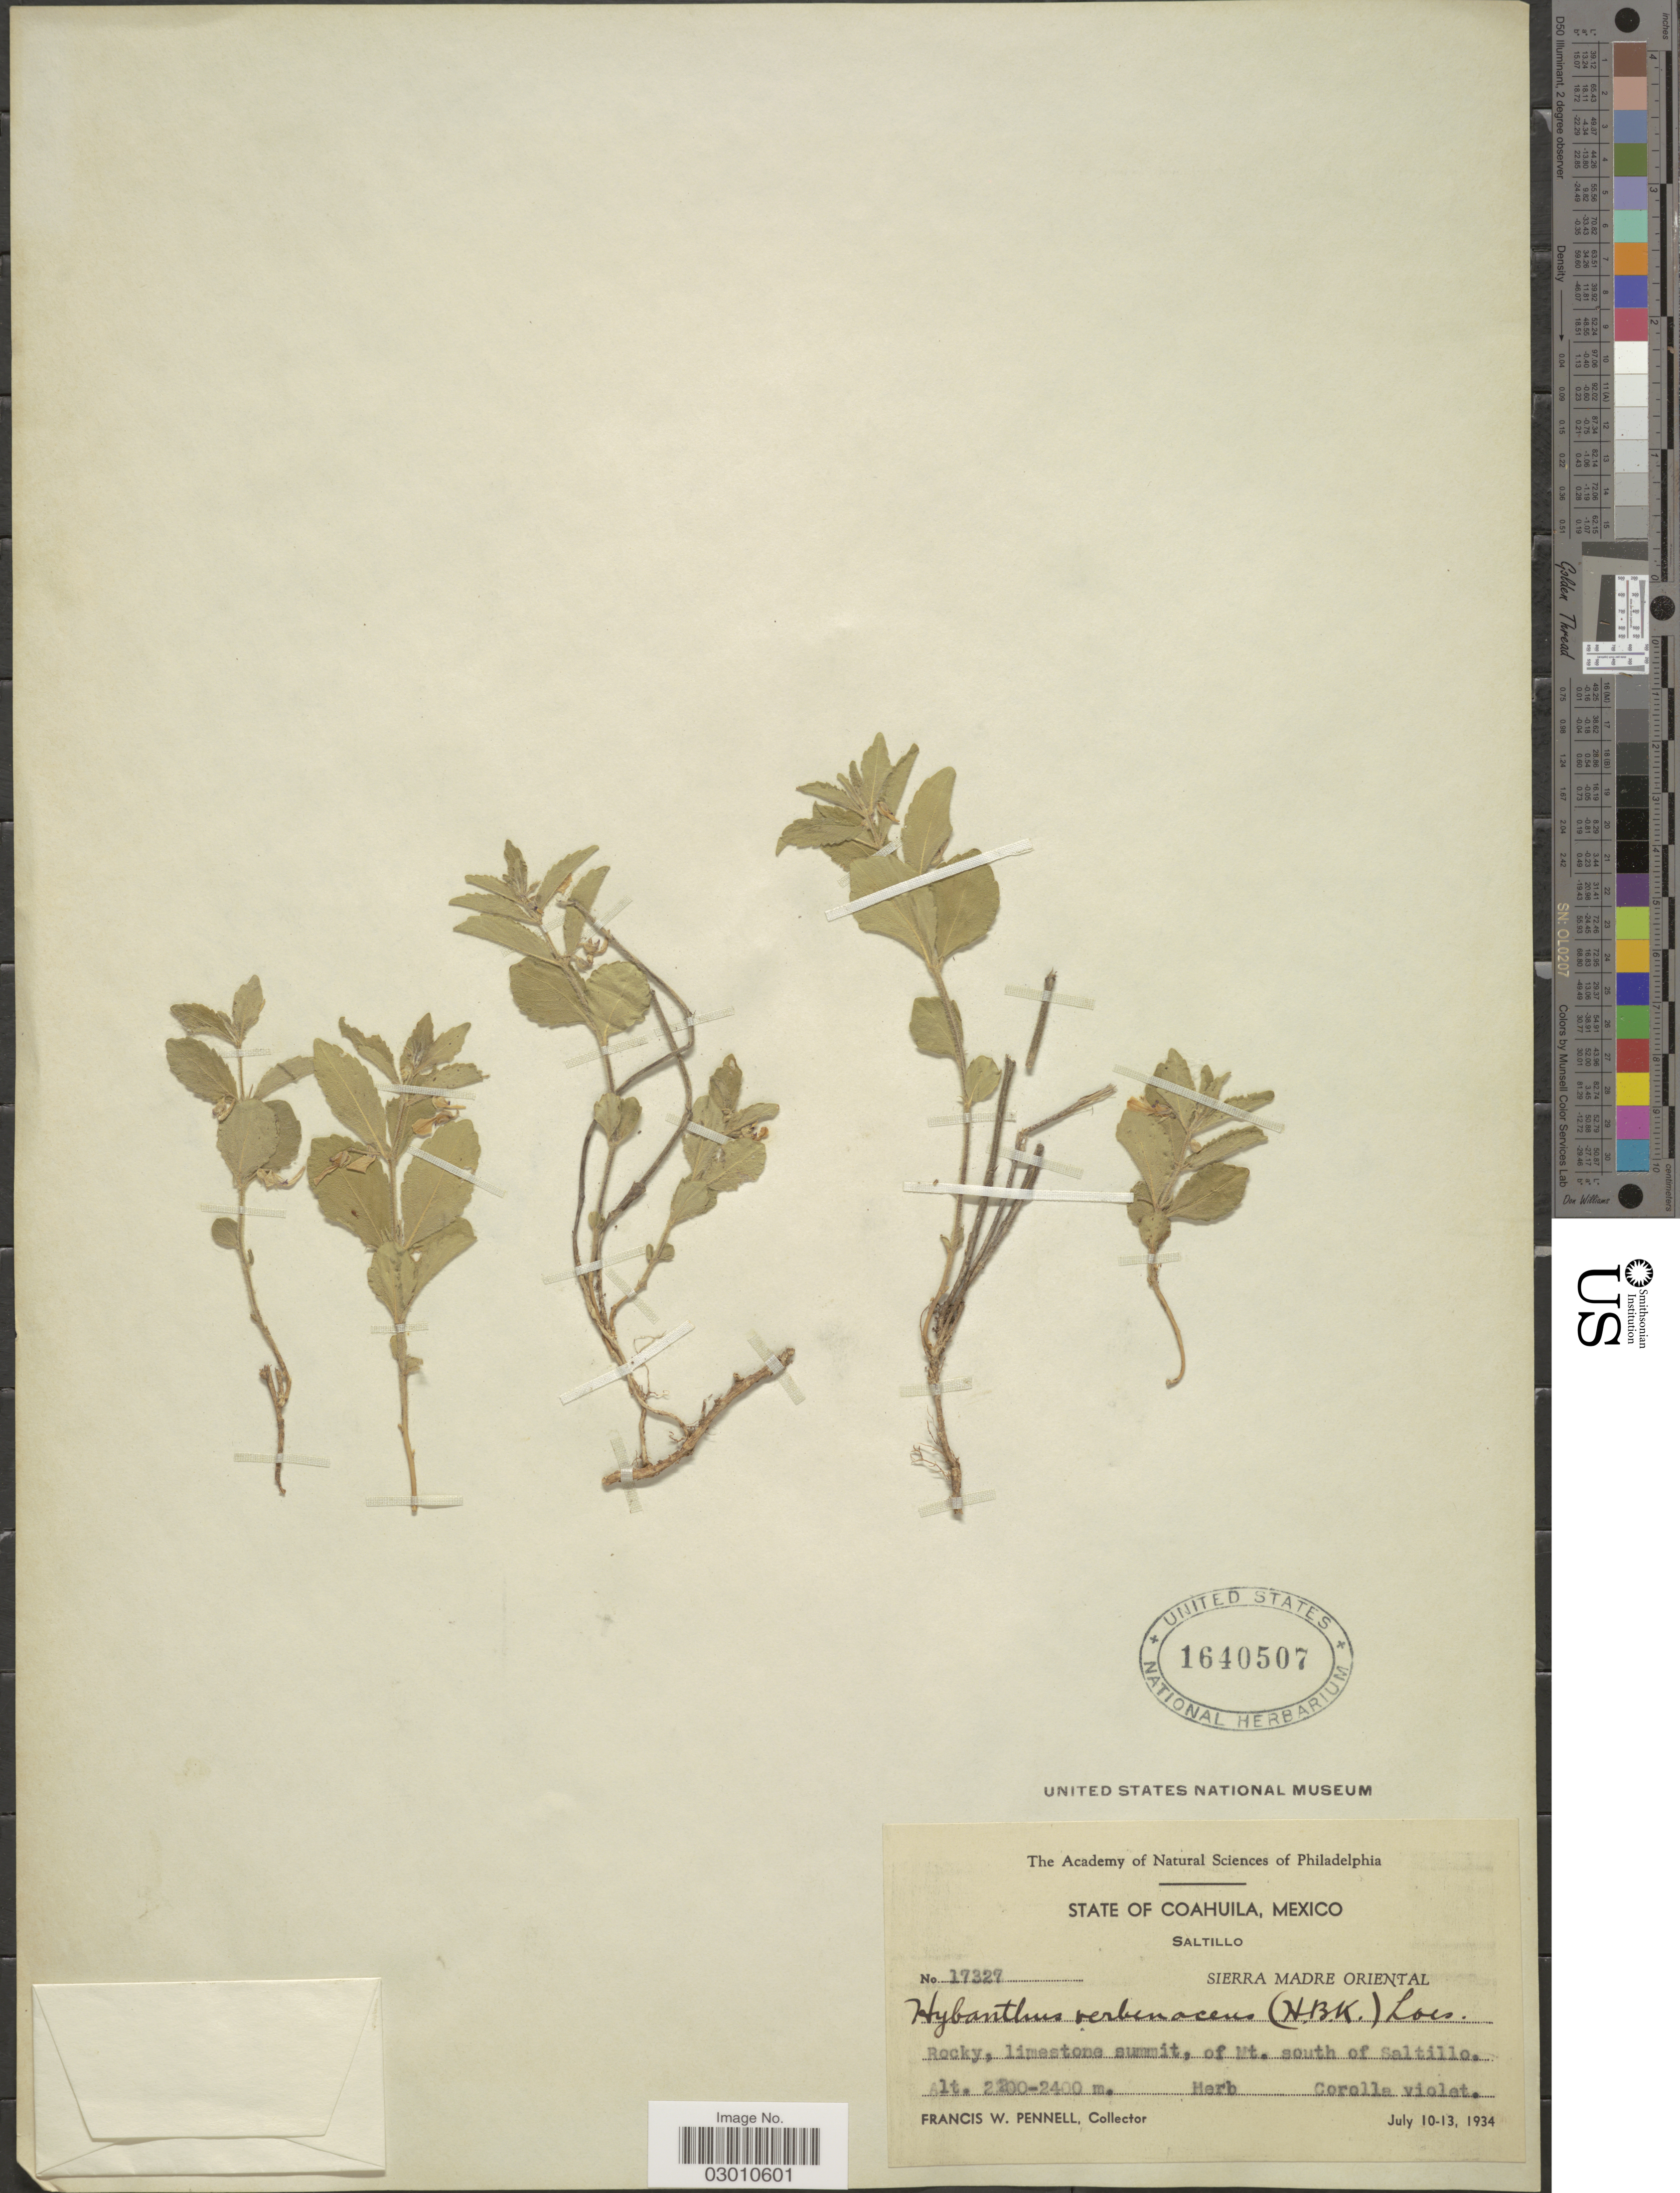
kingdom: Plantae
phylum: Tracheophyta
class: Magnoliopsida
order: Malpighiales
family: Violaceae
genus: Pombalia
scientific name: Pombalia verbenacea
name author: (Kunth) H.E. Ballard & Paula-Souza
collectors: F. W. Pennell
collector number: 17327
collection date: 1934-07-10/1934-07-13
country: Mexico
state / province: Coahuila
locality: Saltillo. Sierra Madre Oriental. Rocky, limestone summit, of Mt. south of Saltillo.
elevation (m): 2200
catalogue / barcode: US 1640507